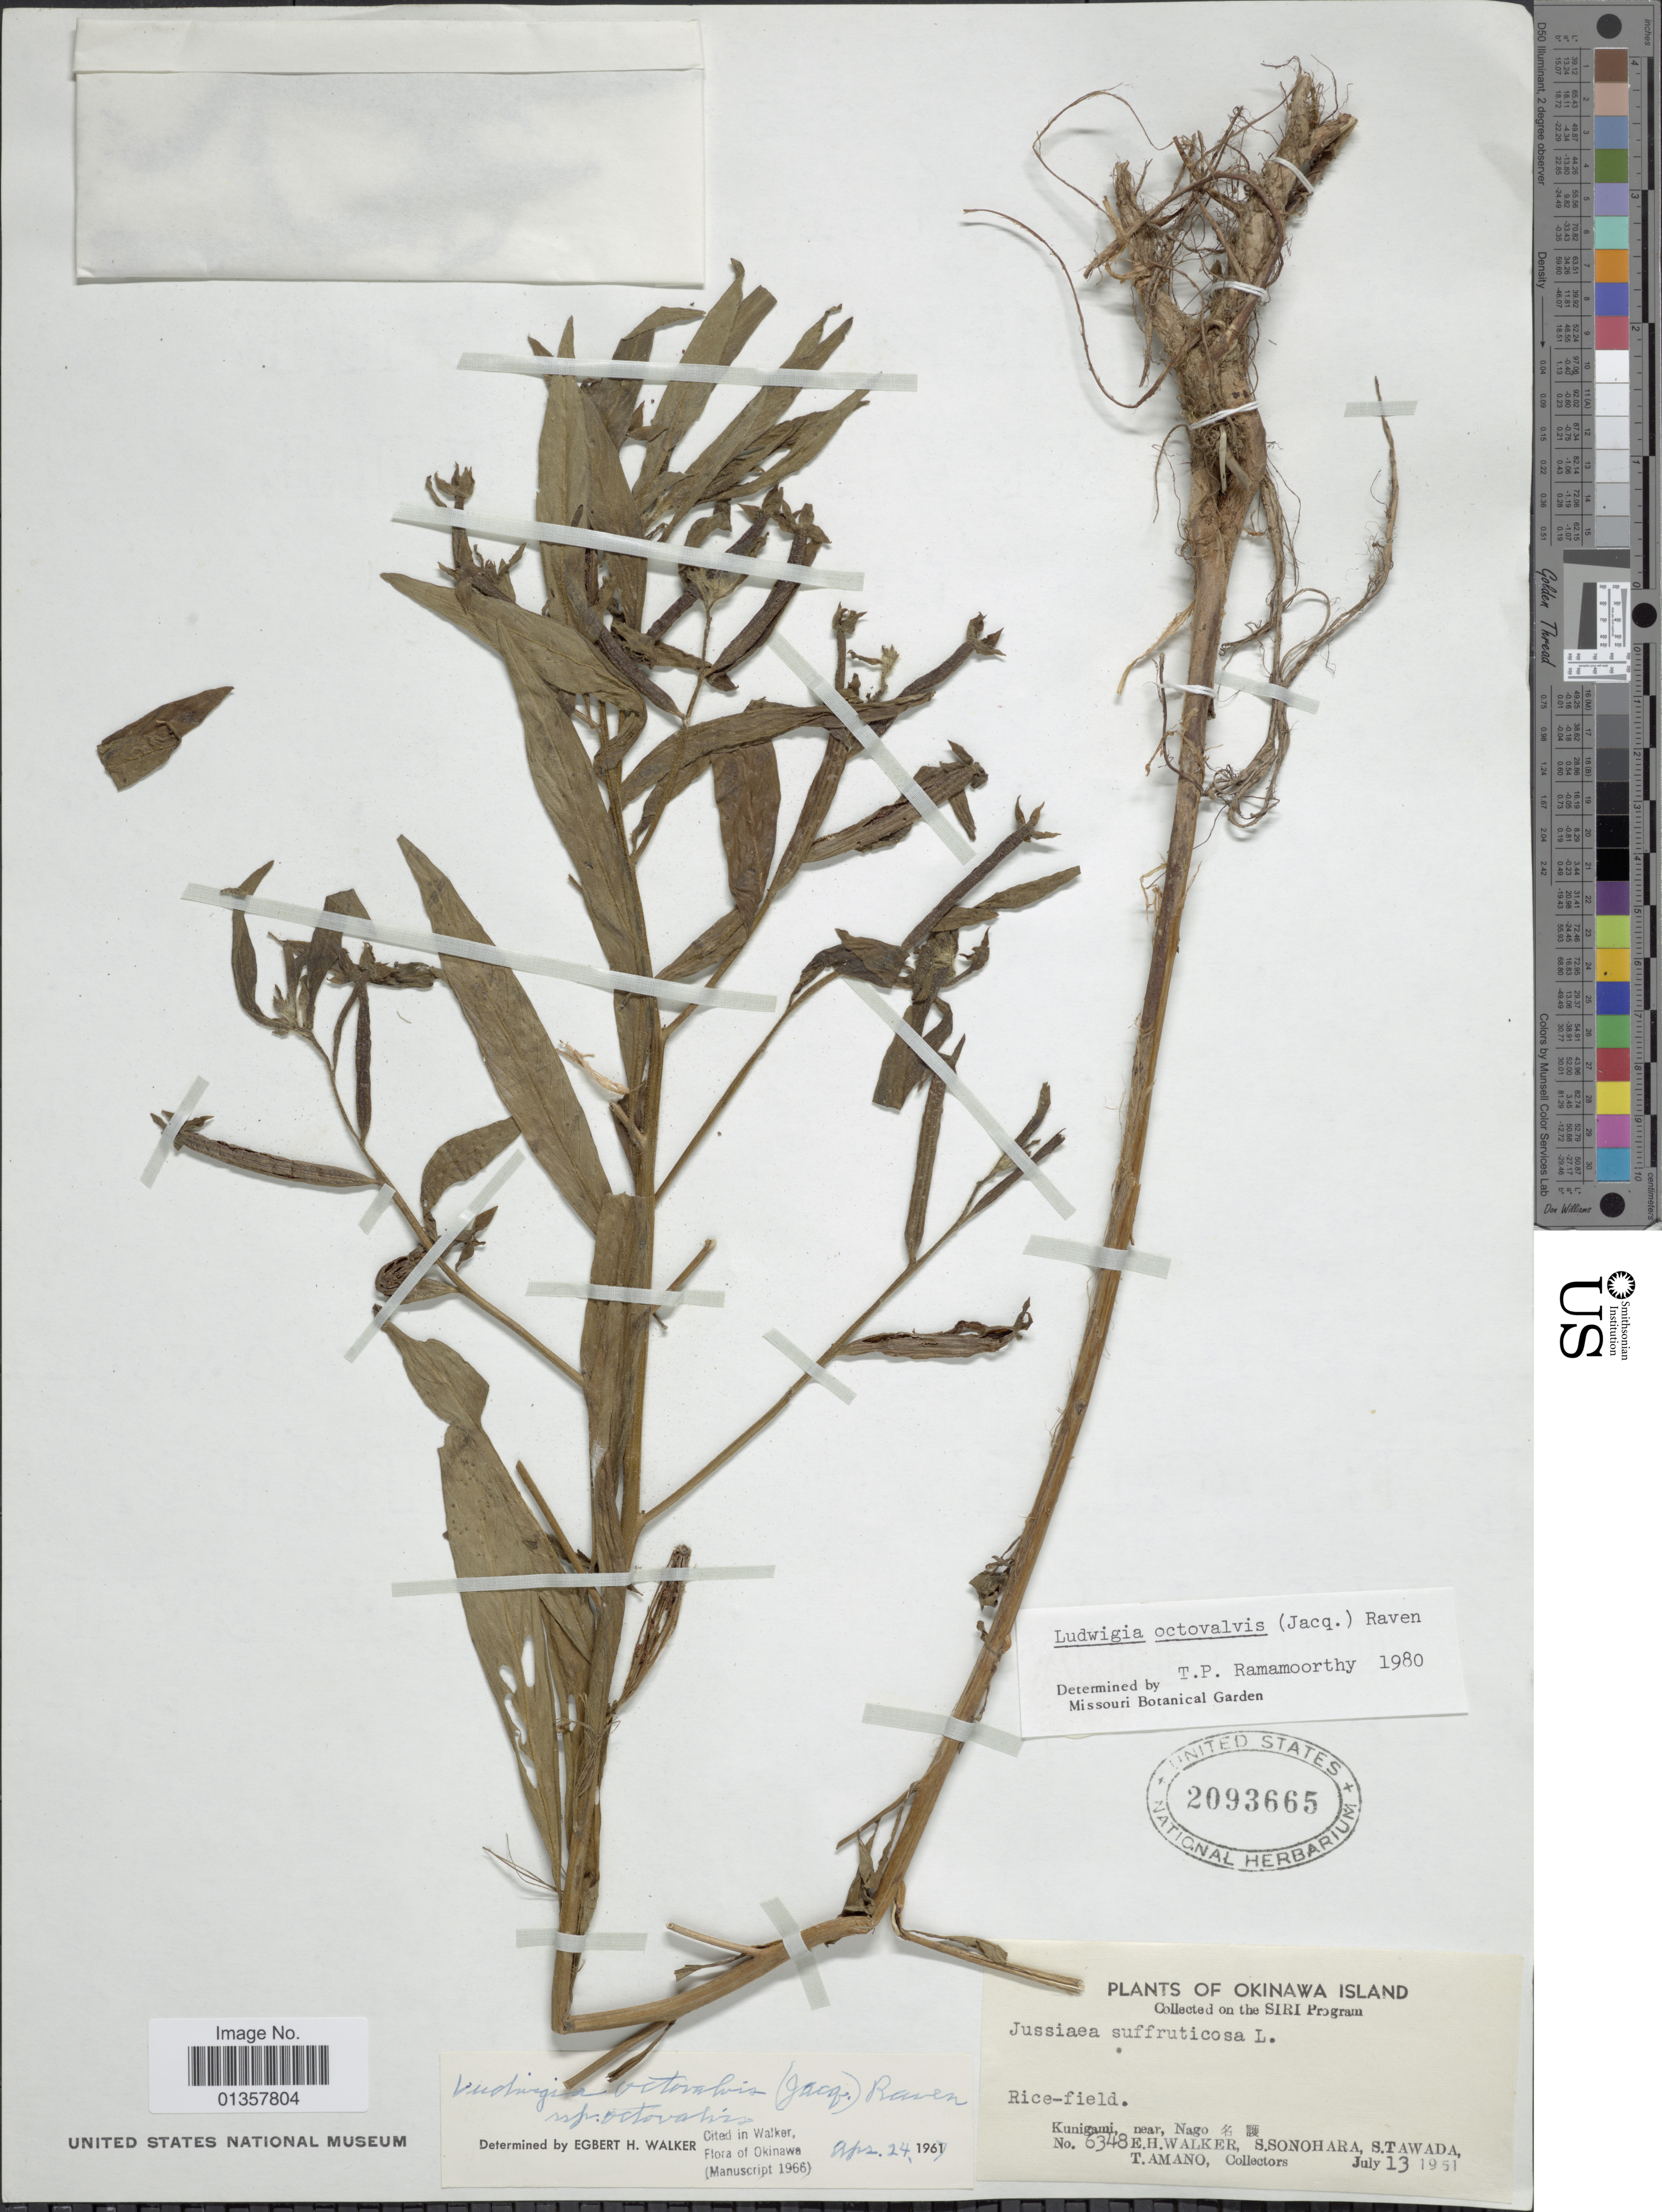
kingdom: Plantae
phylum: Tracheophyta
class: Magnoliopsida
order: Myrtales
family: Onagraceae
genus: Ludwigia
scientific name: Ludwigia octovalvis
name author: (Jacq.) P.H. Raven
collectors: E. H. Walker, S. Sonohara, S. Tawada & T. Amano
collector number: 6348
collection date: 1951-07-13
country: Japan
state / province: Okinawa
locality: Kunigami, near, Nago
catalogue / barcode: US 2093665